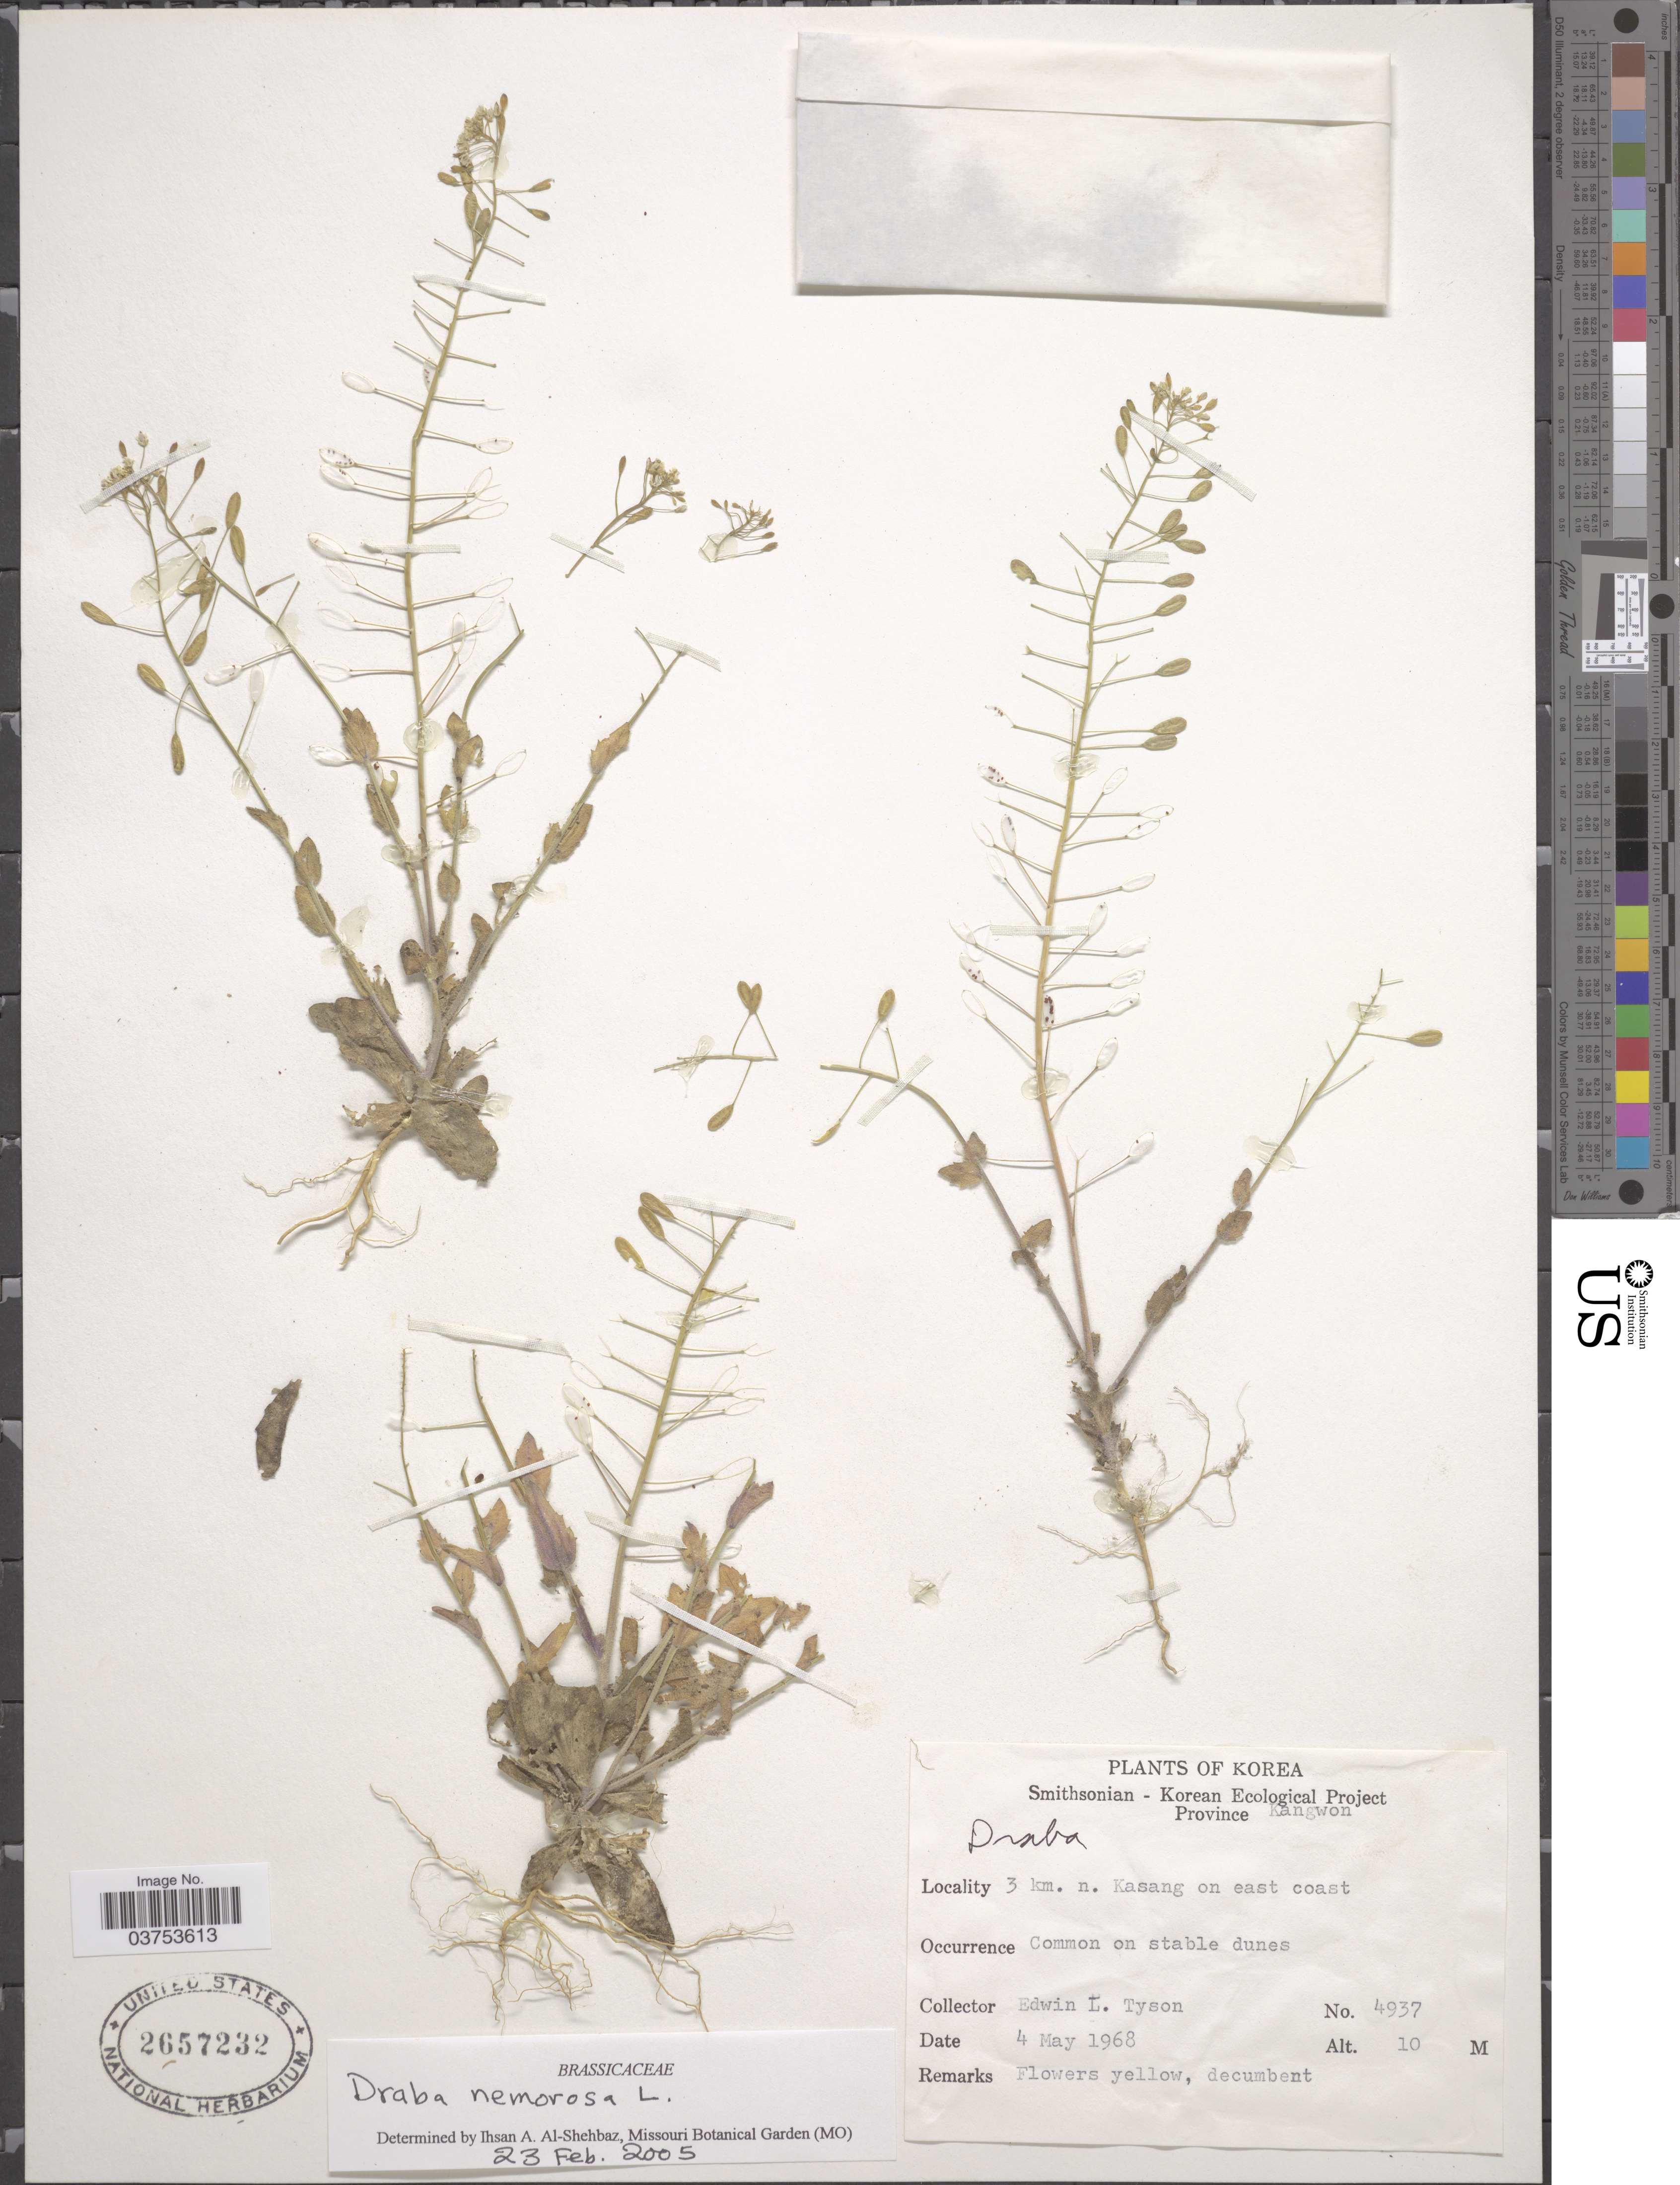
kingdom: Plantae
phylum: Tracheophyta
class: Magnoliopsida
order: Brassicales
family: Brassicaceae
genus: Draba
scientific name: Draba nemorosa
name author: L.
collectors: E. L. Tyson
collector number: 4937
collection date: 1968-05-04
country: North Korea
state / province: Kangwon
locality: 3 km. n. Kasang on east coast.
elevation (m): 10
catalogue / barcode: US 2657232